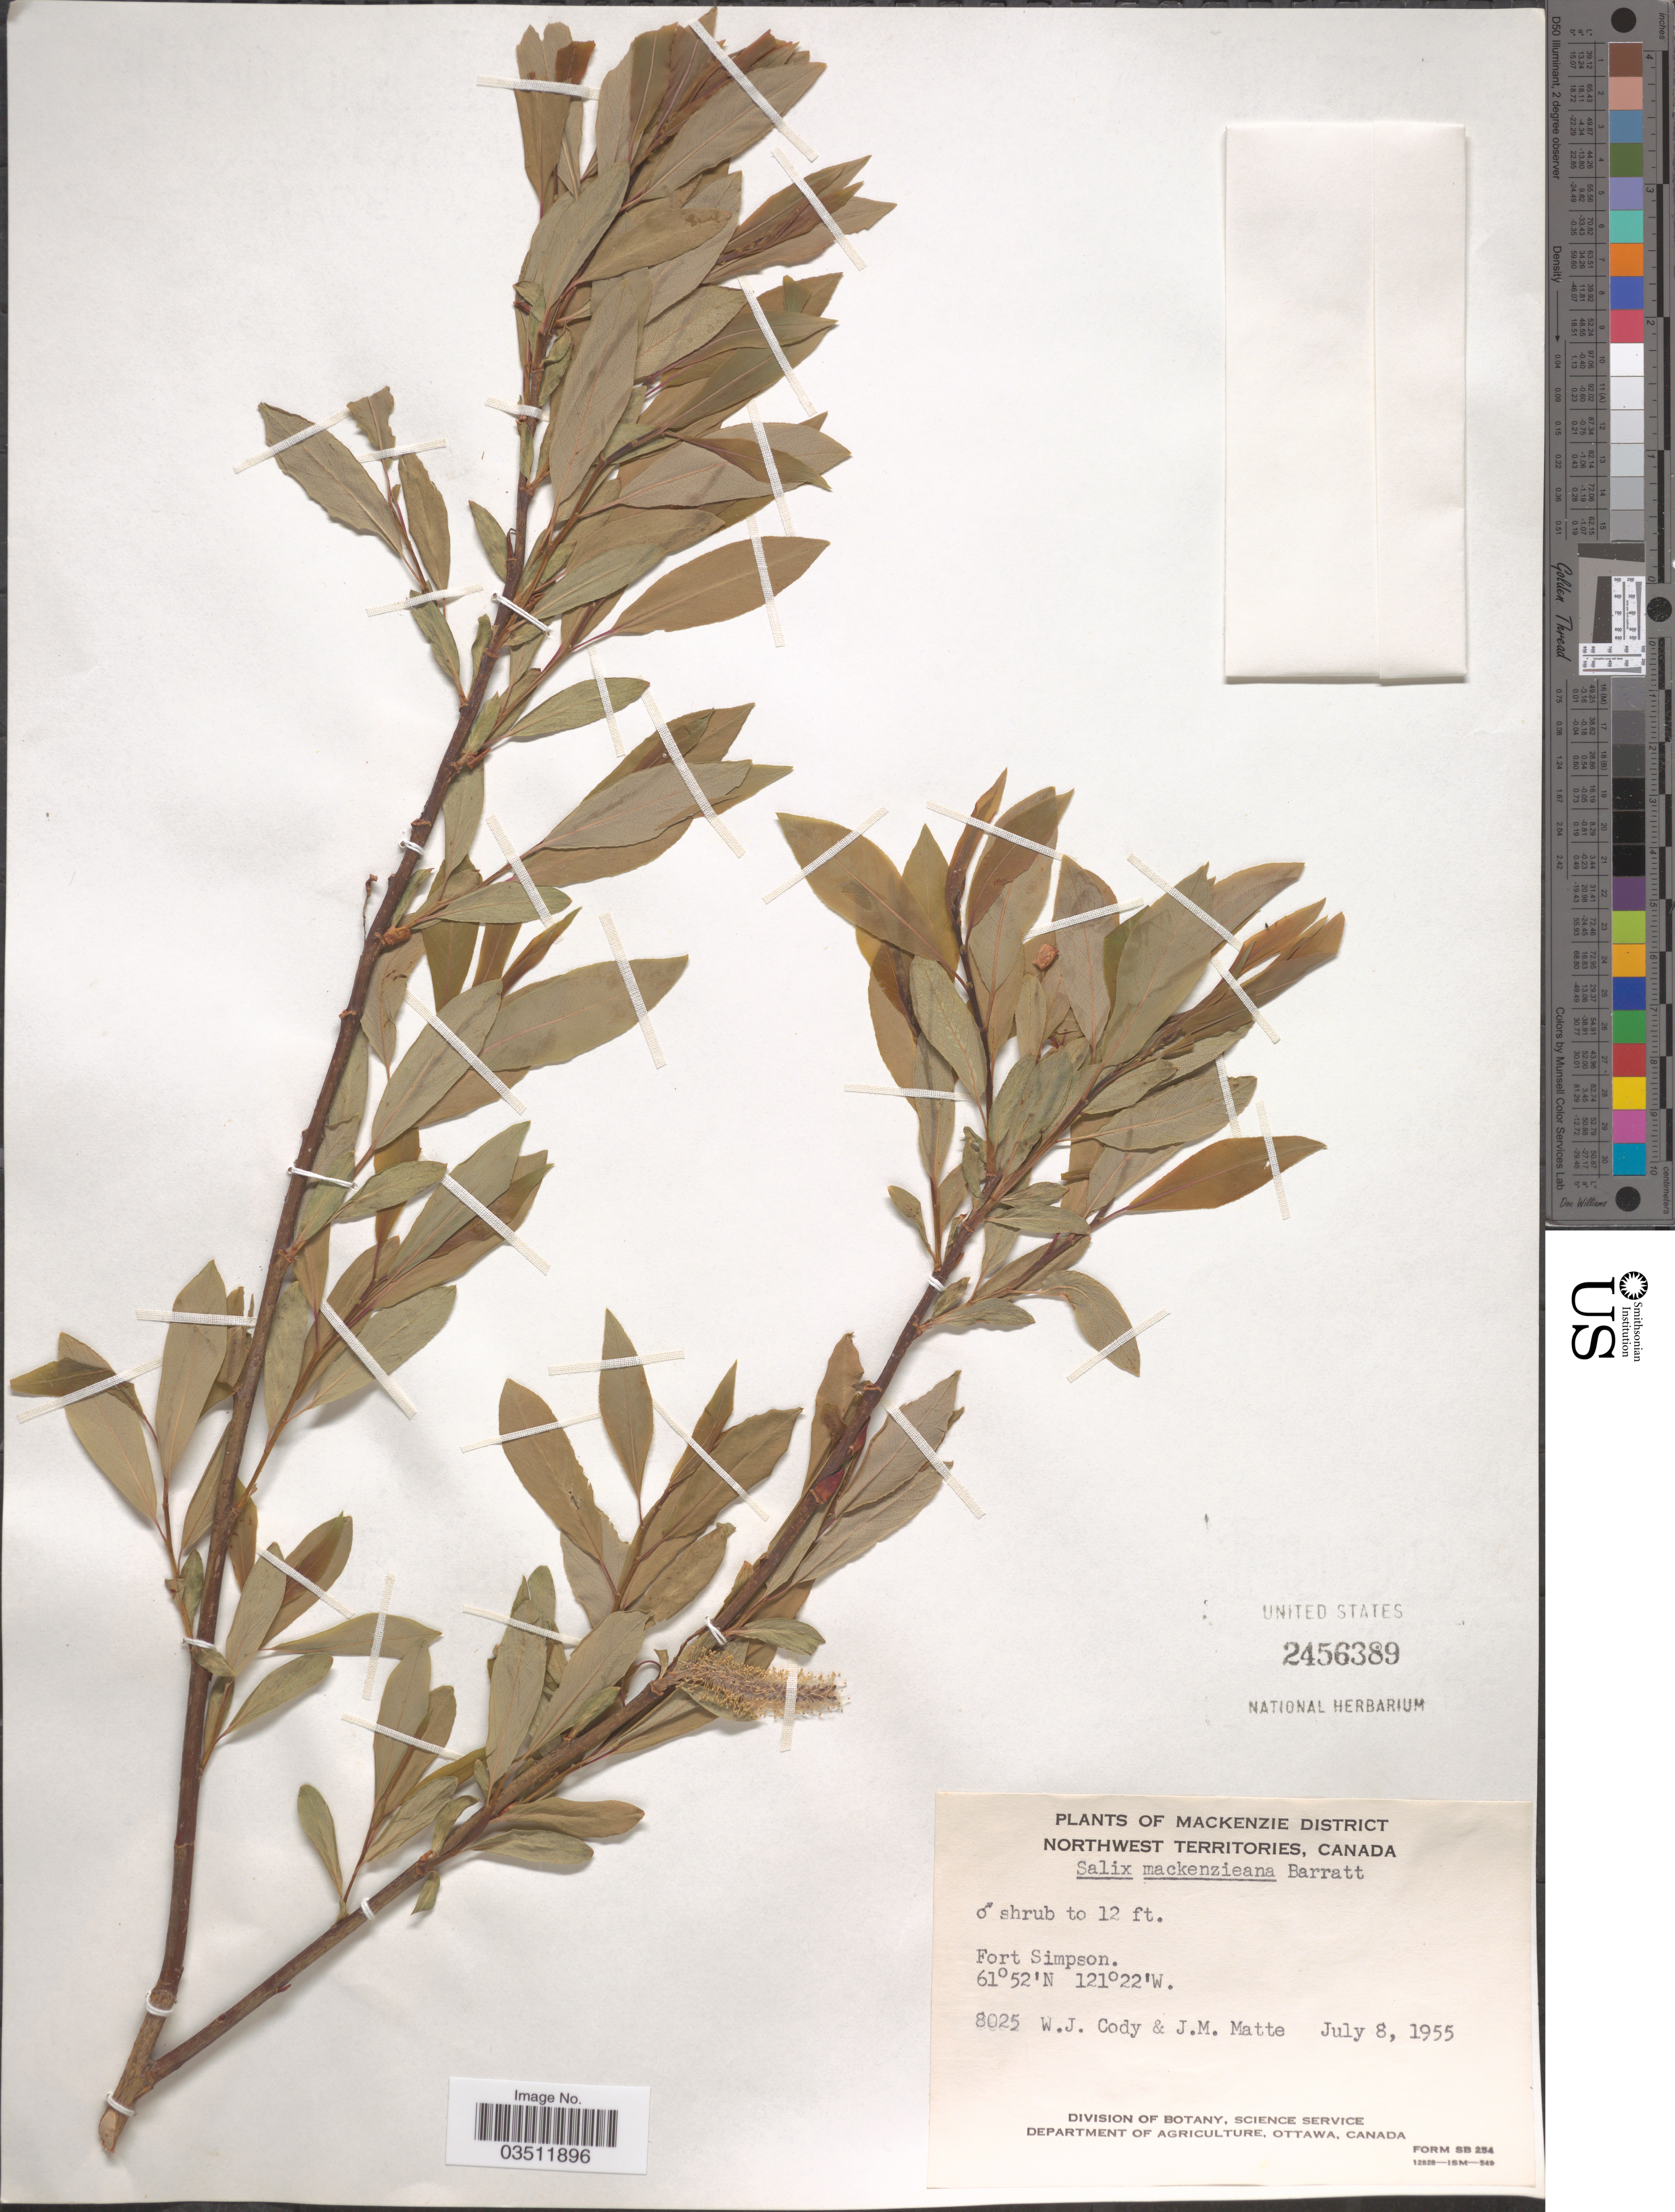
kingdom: Plantae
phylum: Tracheophyta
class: Magnoliopsida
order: Malpighiales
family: Salicaceae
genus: Salix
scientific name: Salix mackenziana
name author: (Hook.) Barratt ex Hook.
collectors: W. Cody & J. Matte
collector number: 8025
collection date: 1955-07-08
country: Canada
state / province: Northwest Territories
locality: Mackenzie District. Fort Simpson.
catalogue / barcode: US 2456389